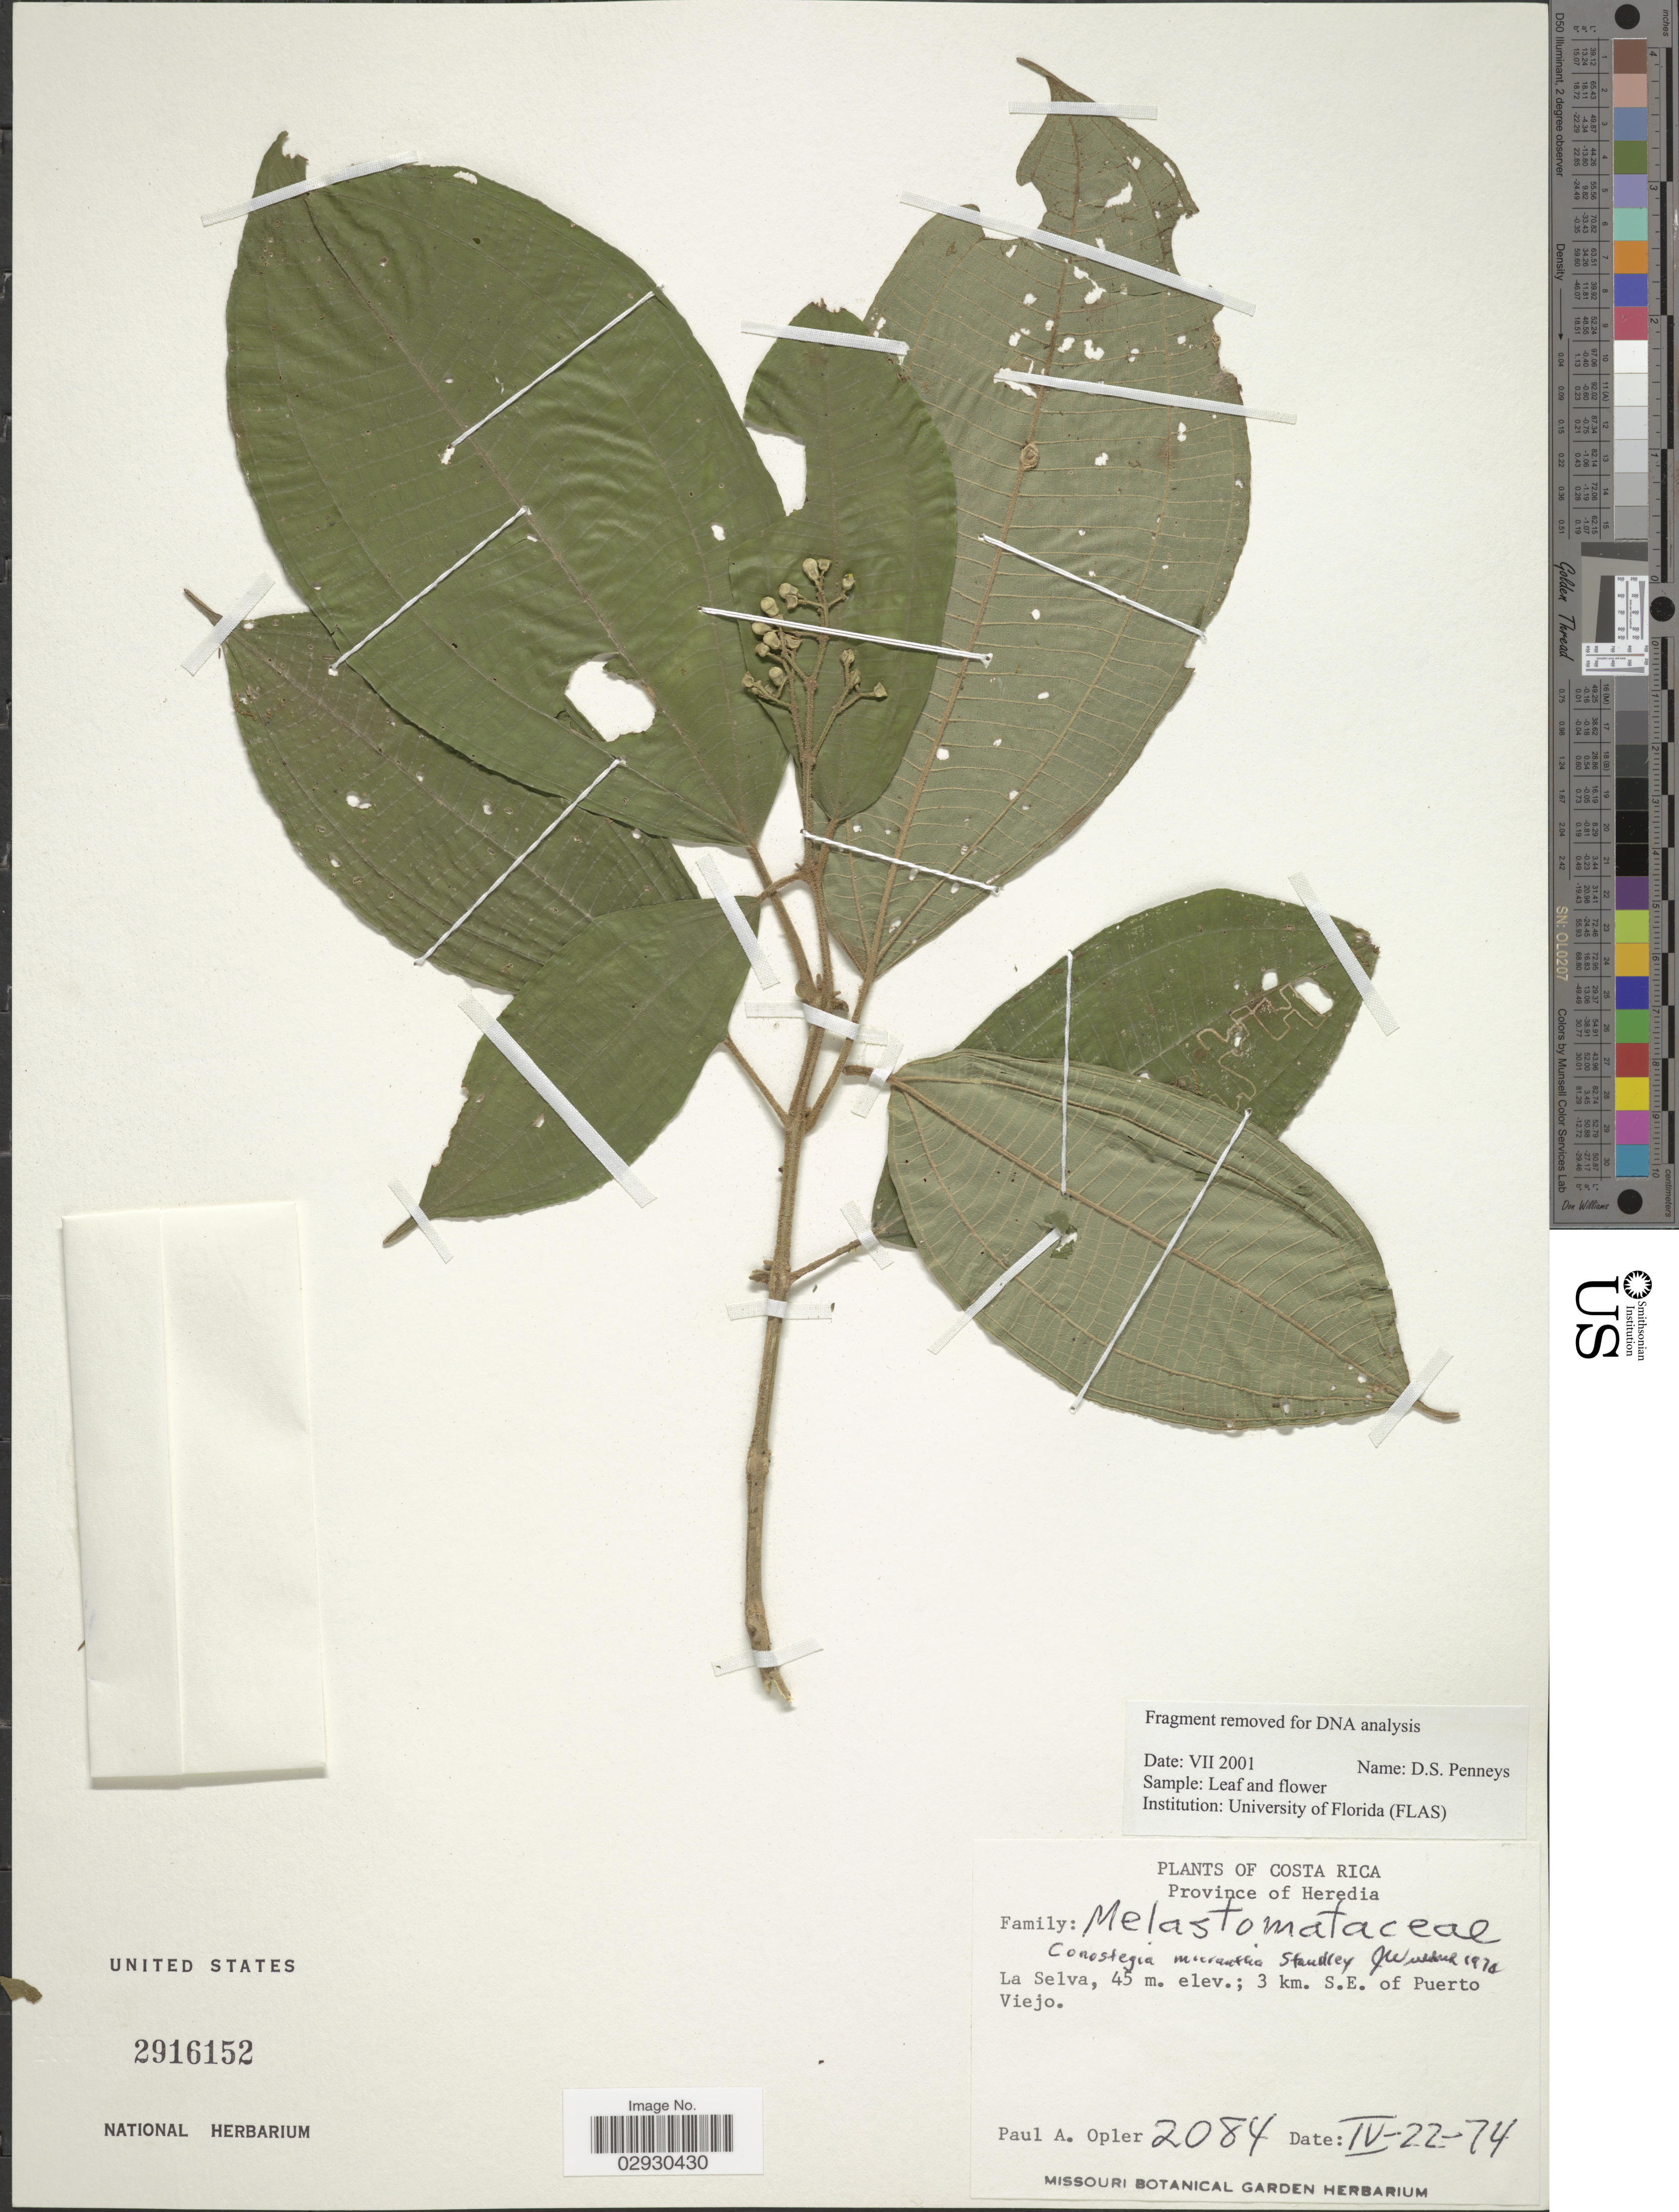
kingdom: Plantae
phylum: Tracheophyta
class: Magnoliopsida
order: Myrtales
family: Melastomataceae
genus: Conostegia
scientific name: Conostegia micrantha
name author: Standl.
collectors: P. Opler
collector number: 2084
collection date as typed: Transcribed d/m/y: 22/4/74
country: Costa Rica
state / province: Heredia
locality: Province of Heredia. La Selva; 3 km. S.E. of Puerto Viejo.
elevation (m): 45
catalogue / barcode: US 2916152